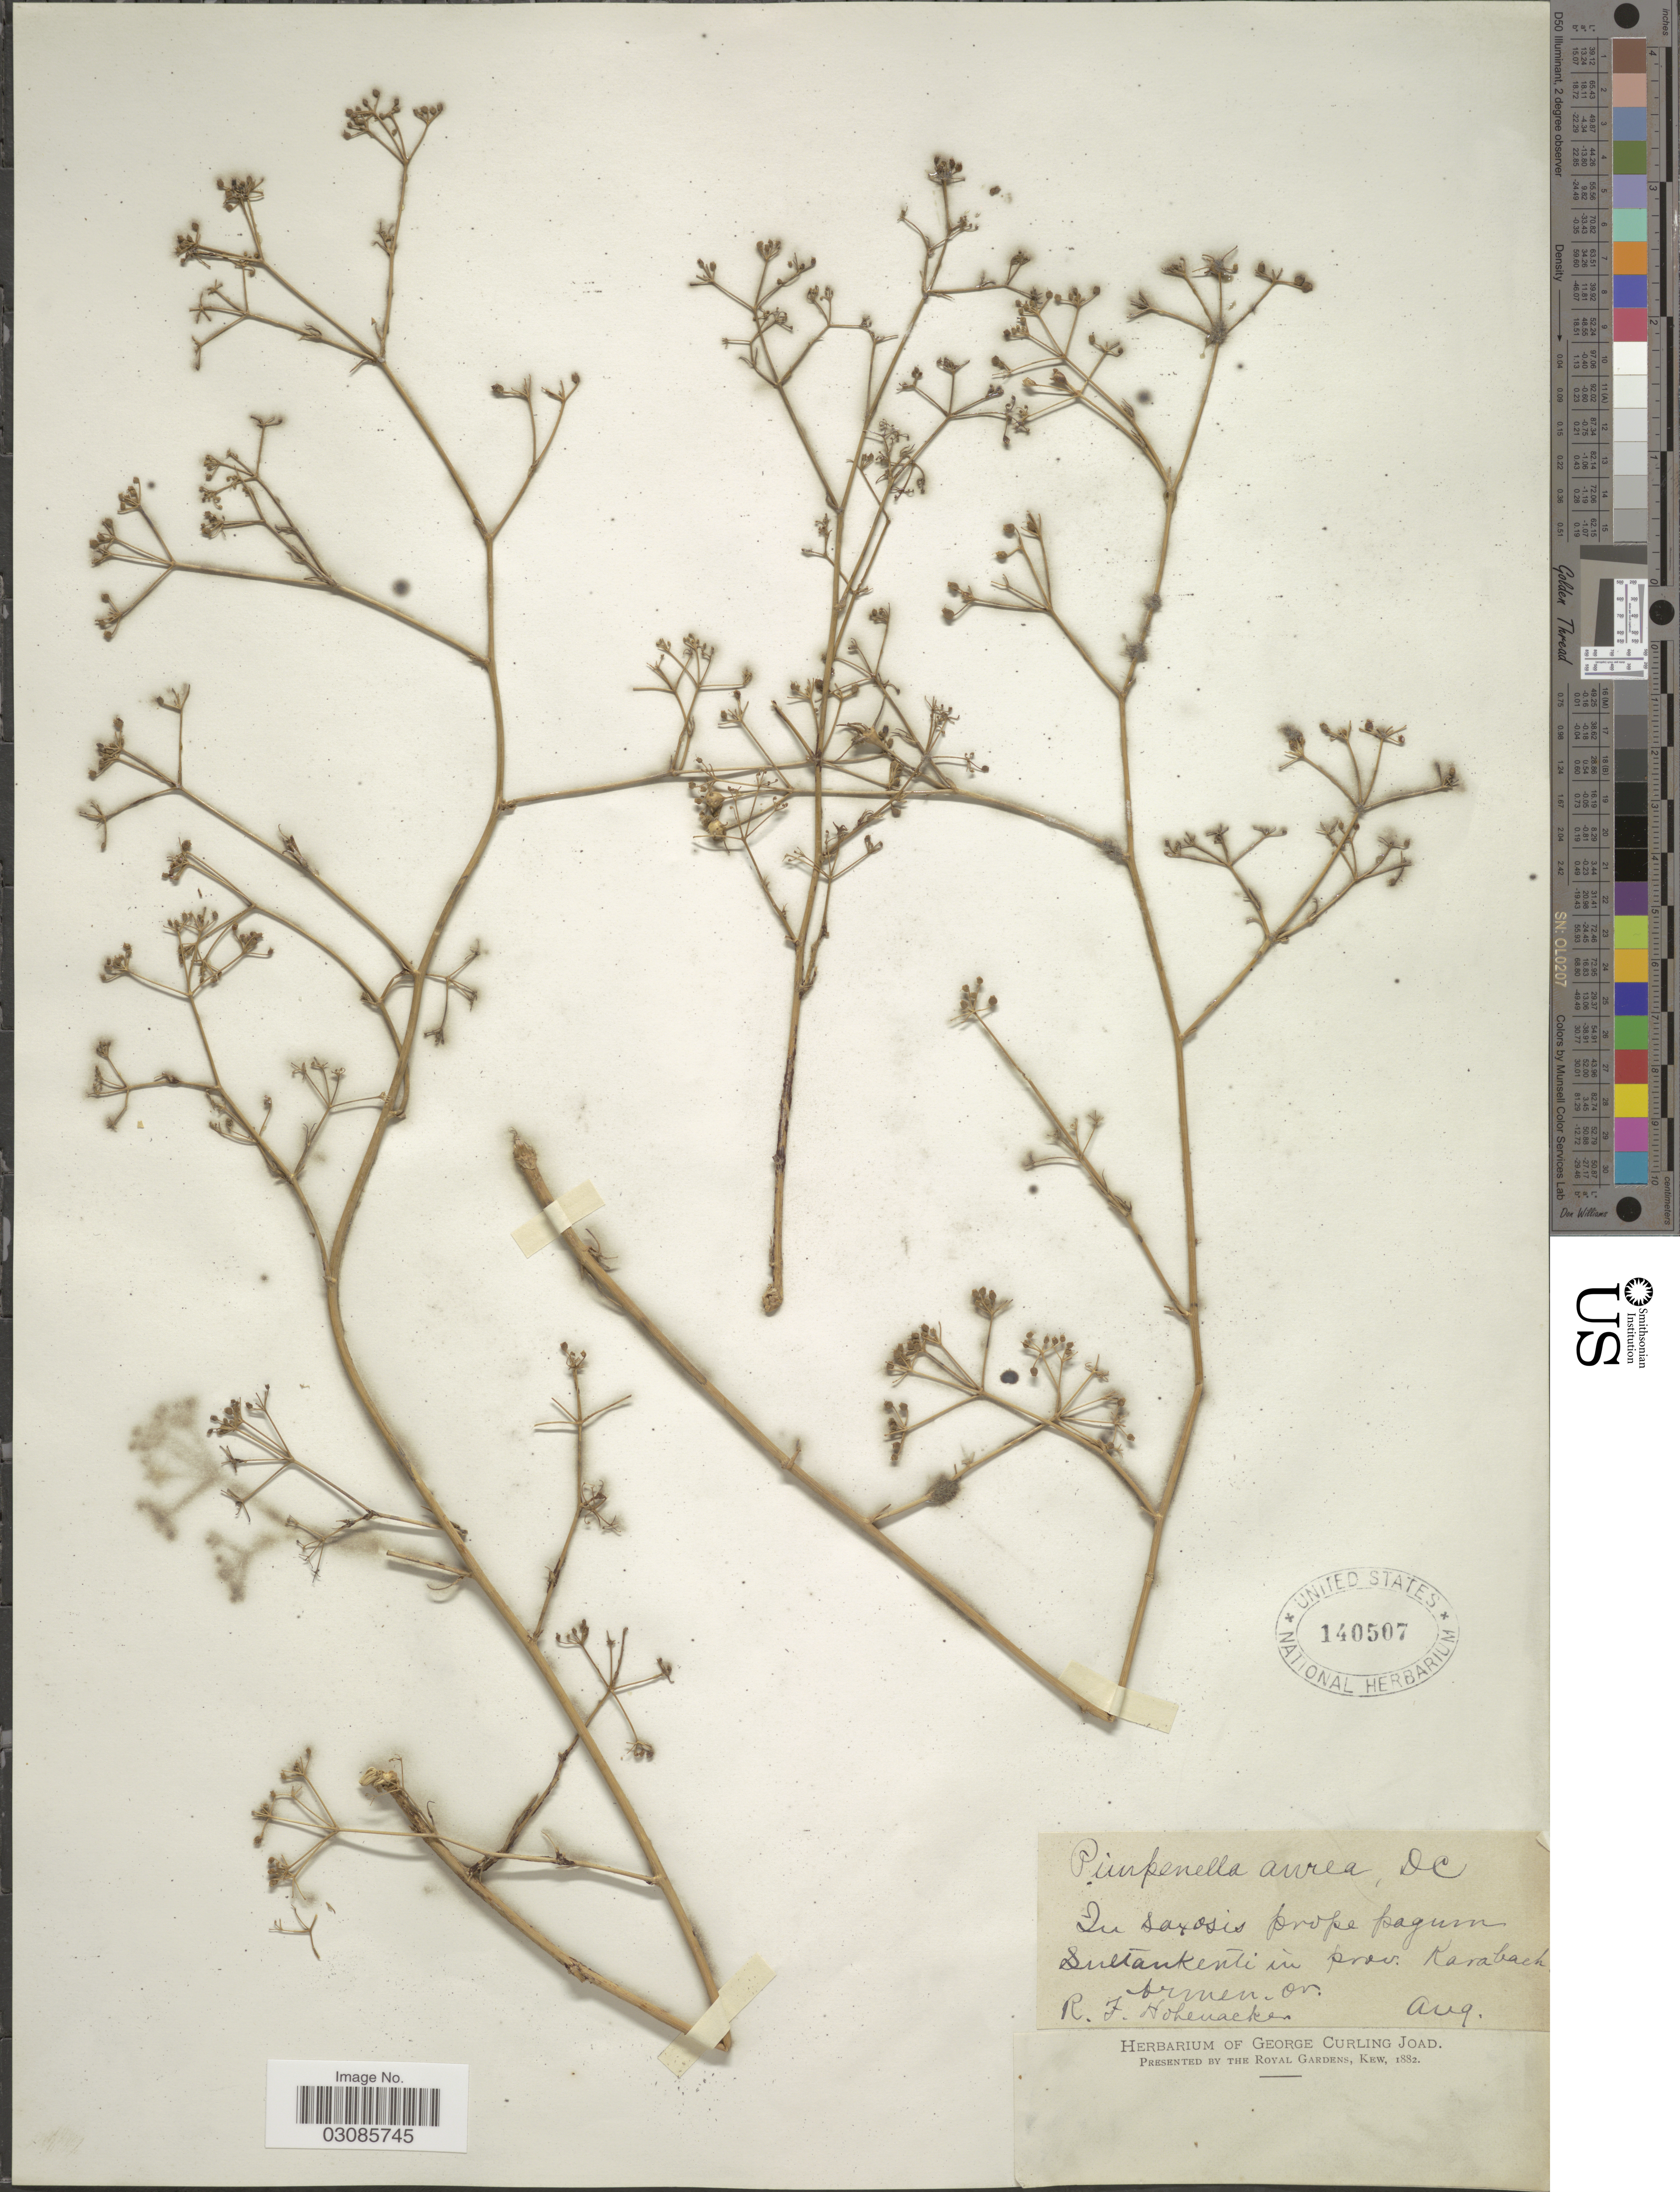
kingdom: Plantae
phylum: Tracheophyta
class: Magnoliopsida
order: Apiales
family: Apiaceae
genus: Pimpinella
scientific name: Pimpinella aurea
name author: DC.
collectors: R. F. Hohenacker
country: Armenia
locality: In saxosis prope pagum Sultankenti [interpreted] in prov. Karabach Armen or.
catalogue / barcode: US 140507